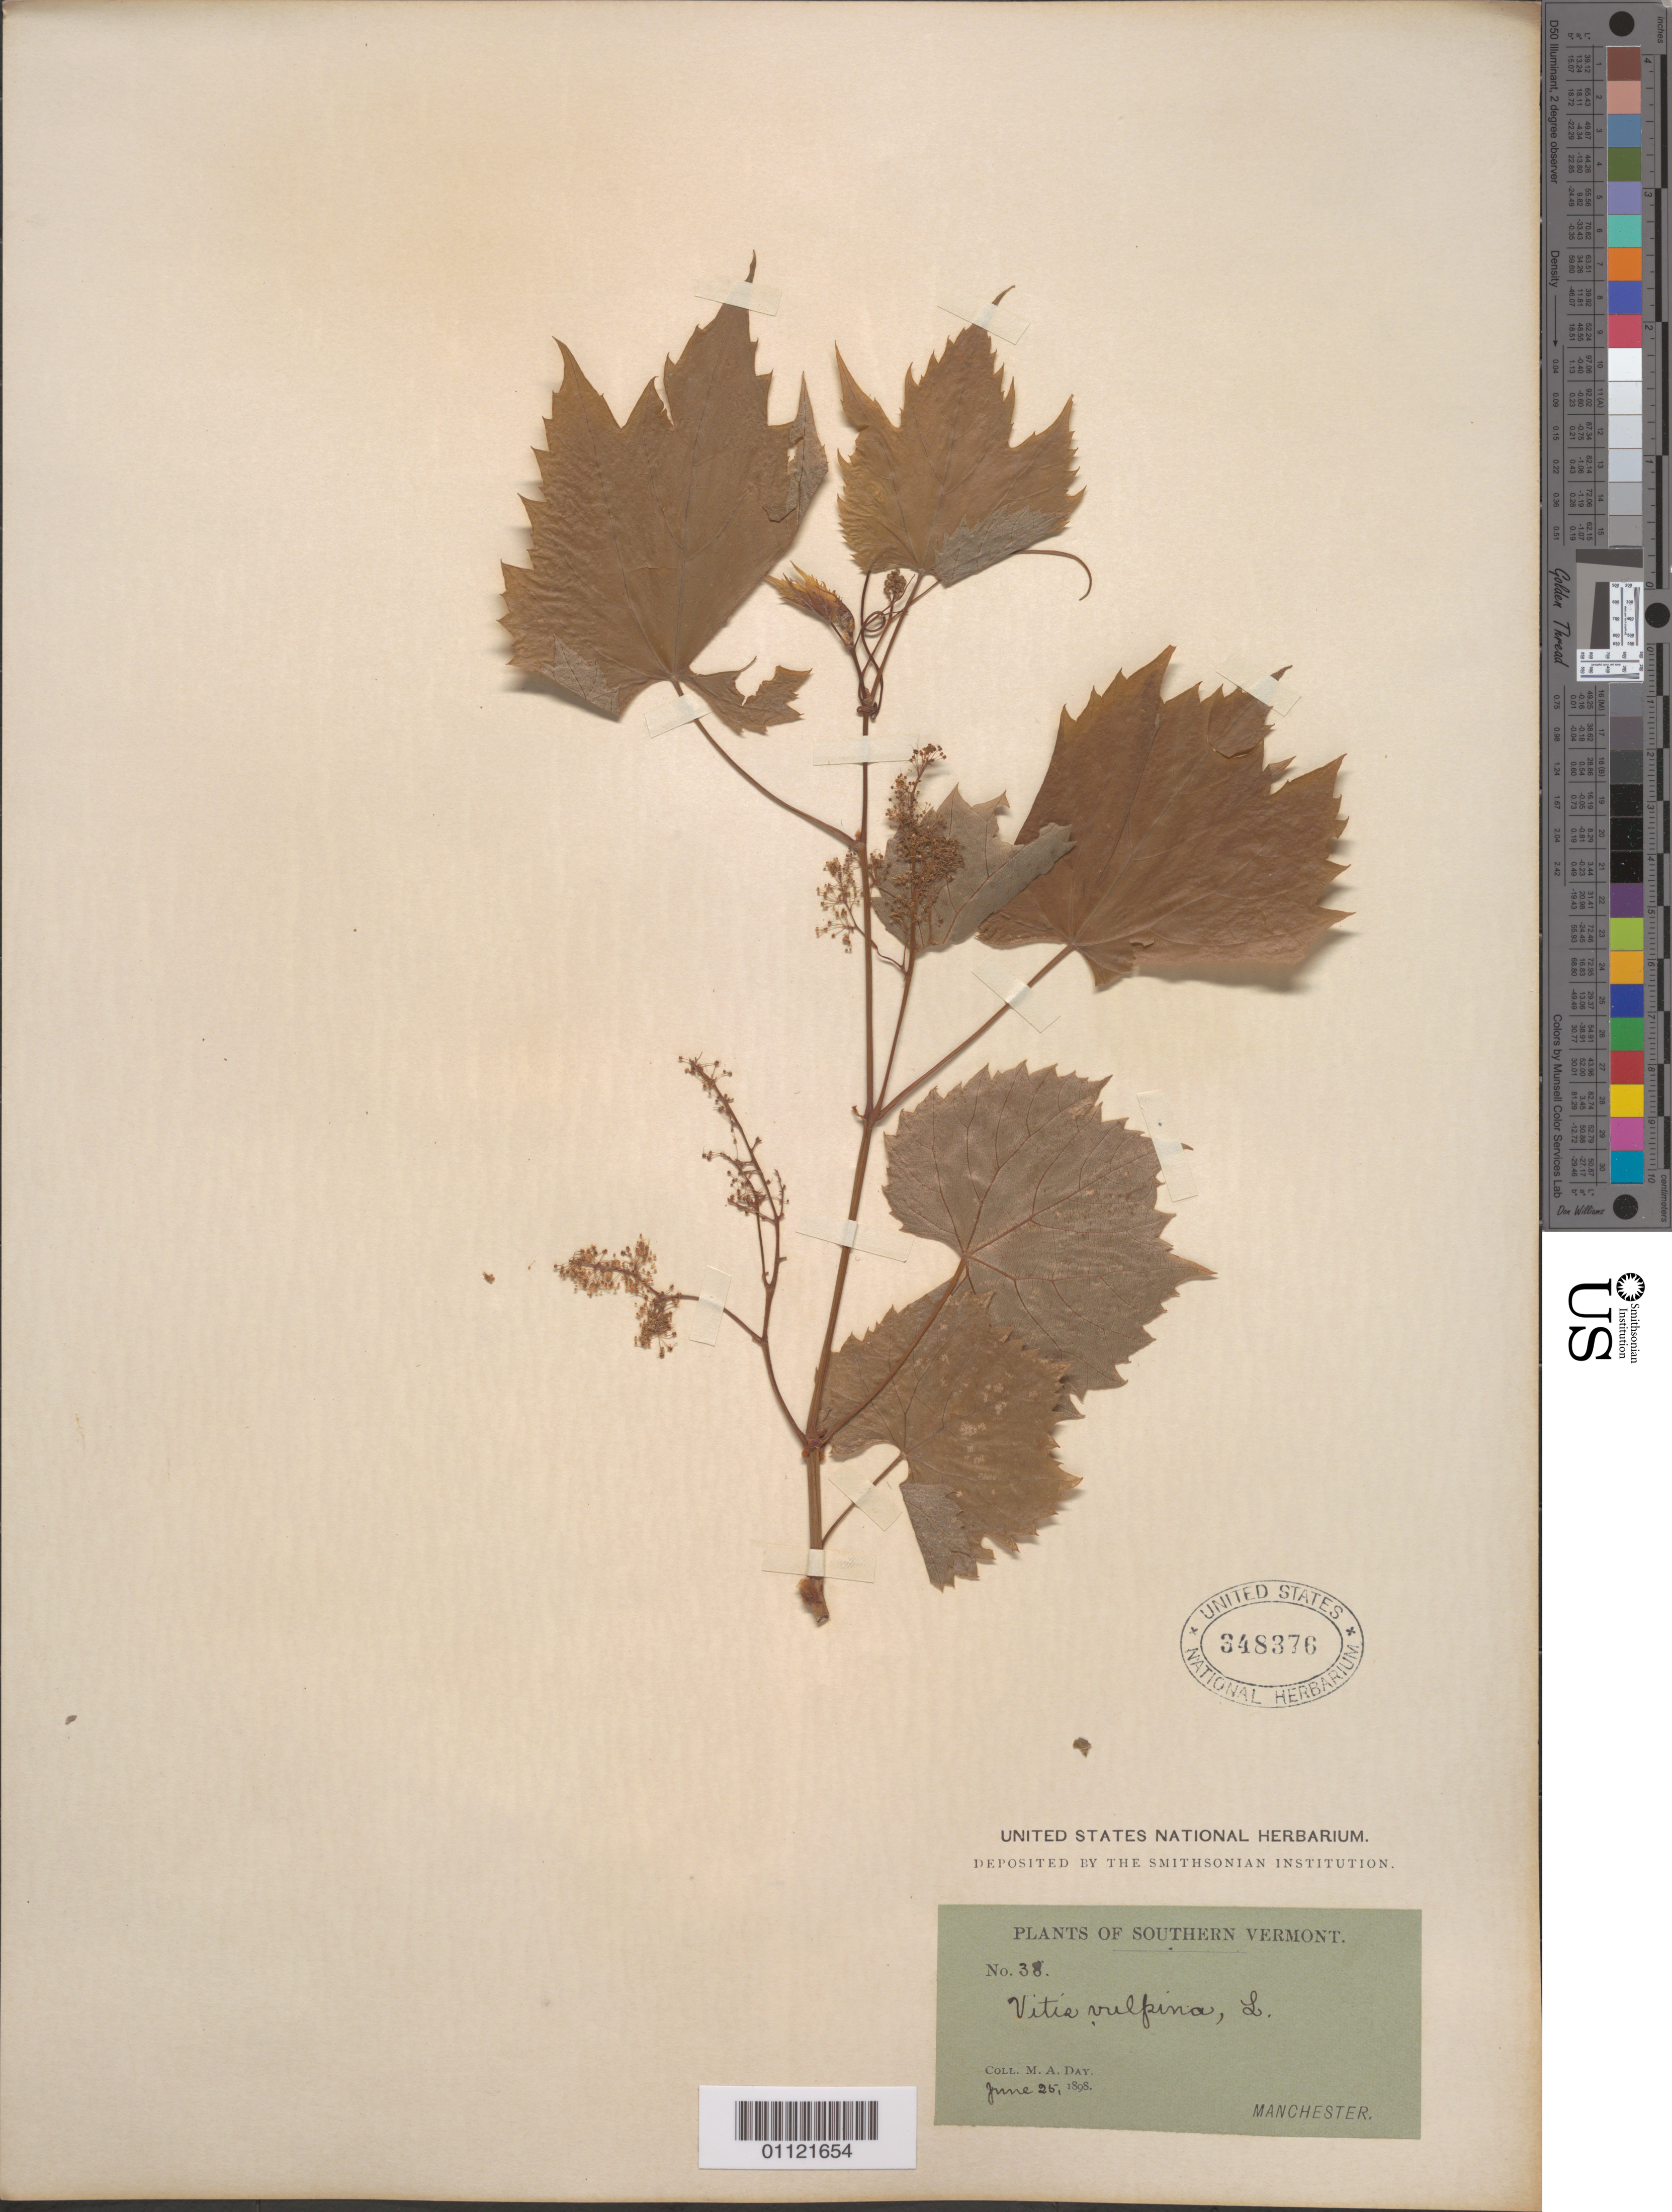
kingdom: Plantae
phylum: Tracheophyta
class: Magnoliopsida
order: Vitales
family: Vitaceae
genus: Vitis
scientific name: Vitis vulpina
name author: L.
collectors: M. Day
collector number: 38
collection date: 1898-06-25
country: United States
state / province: Vermont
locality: Manchester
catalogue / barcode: US 348376